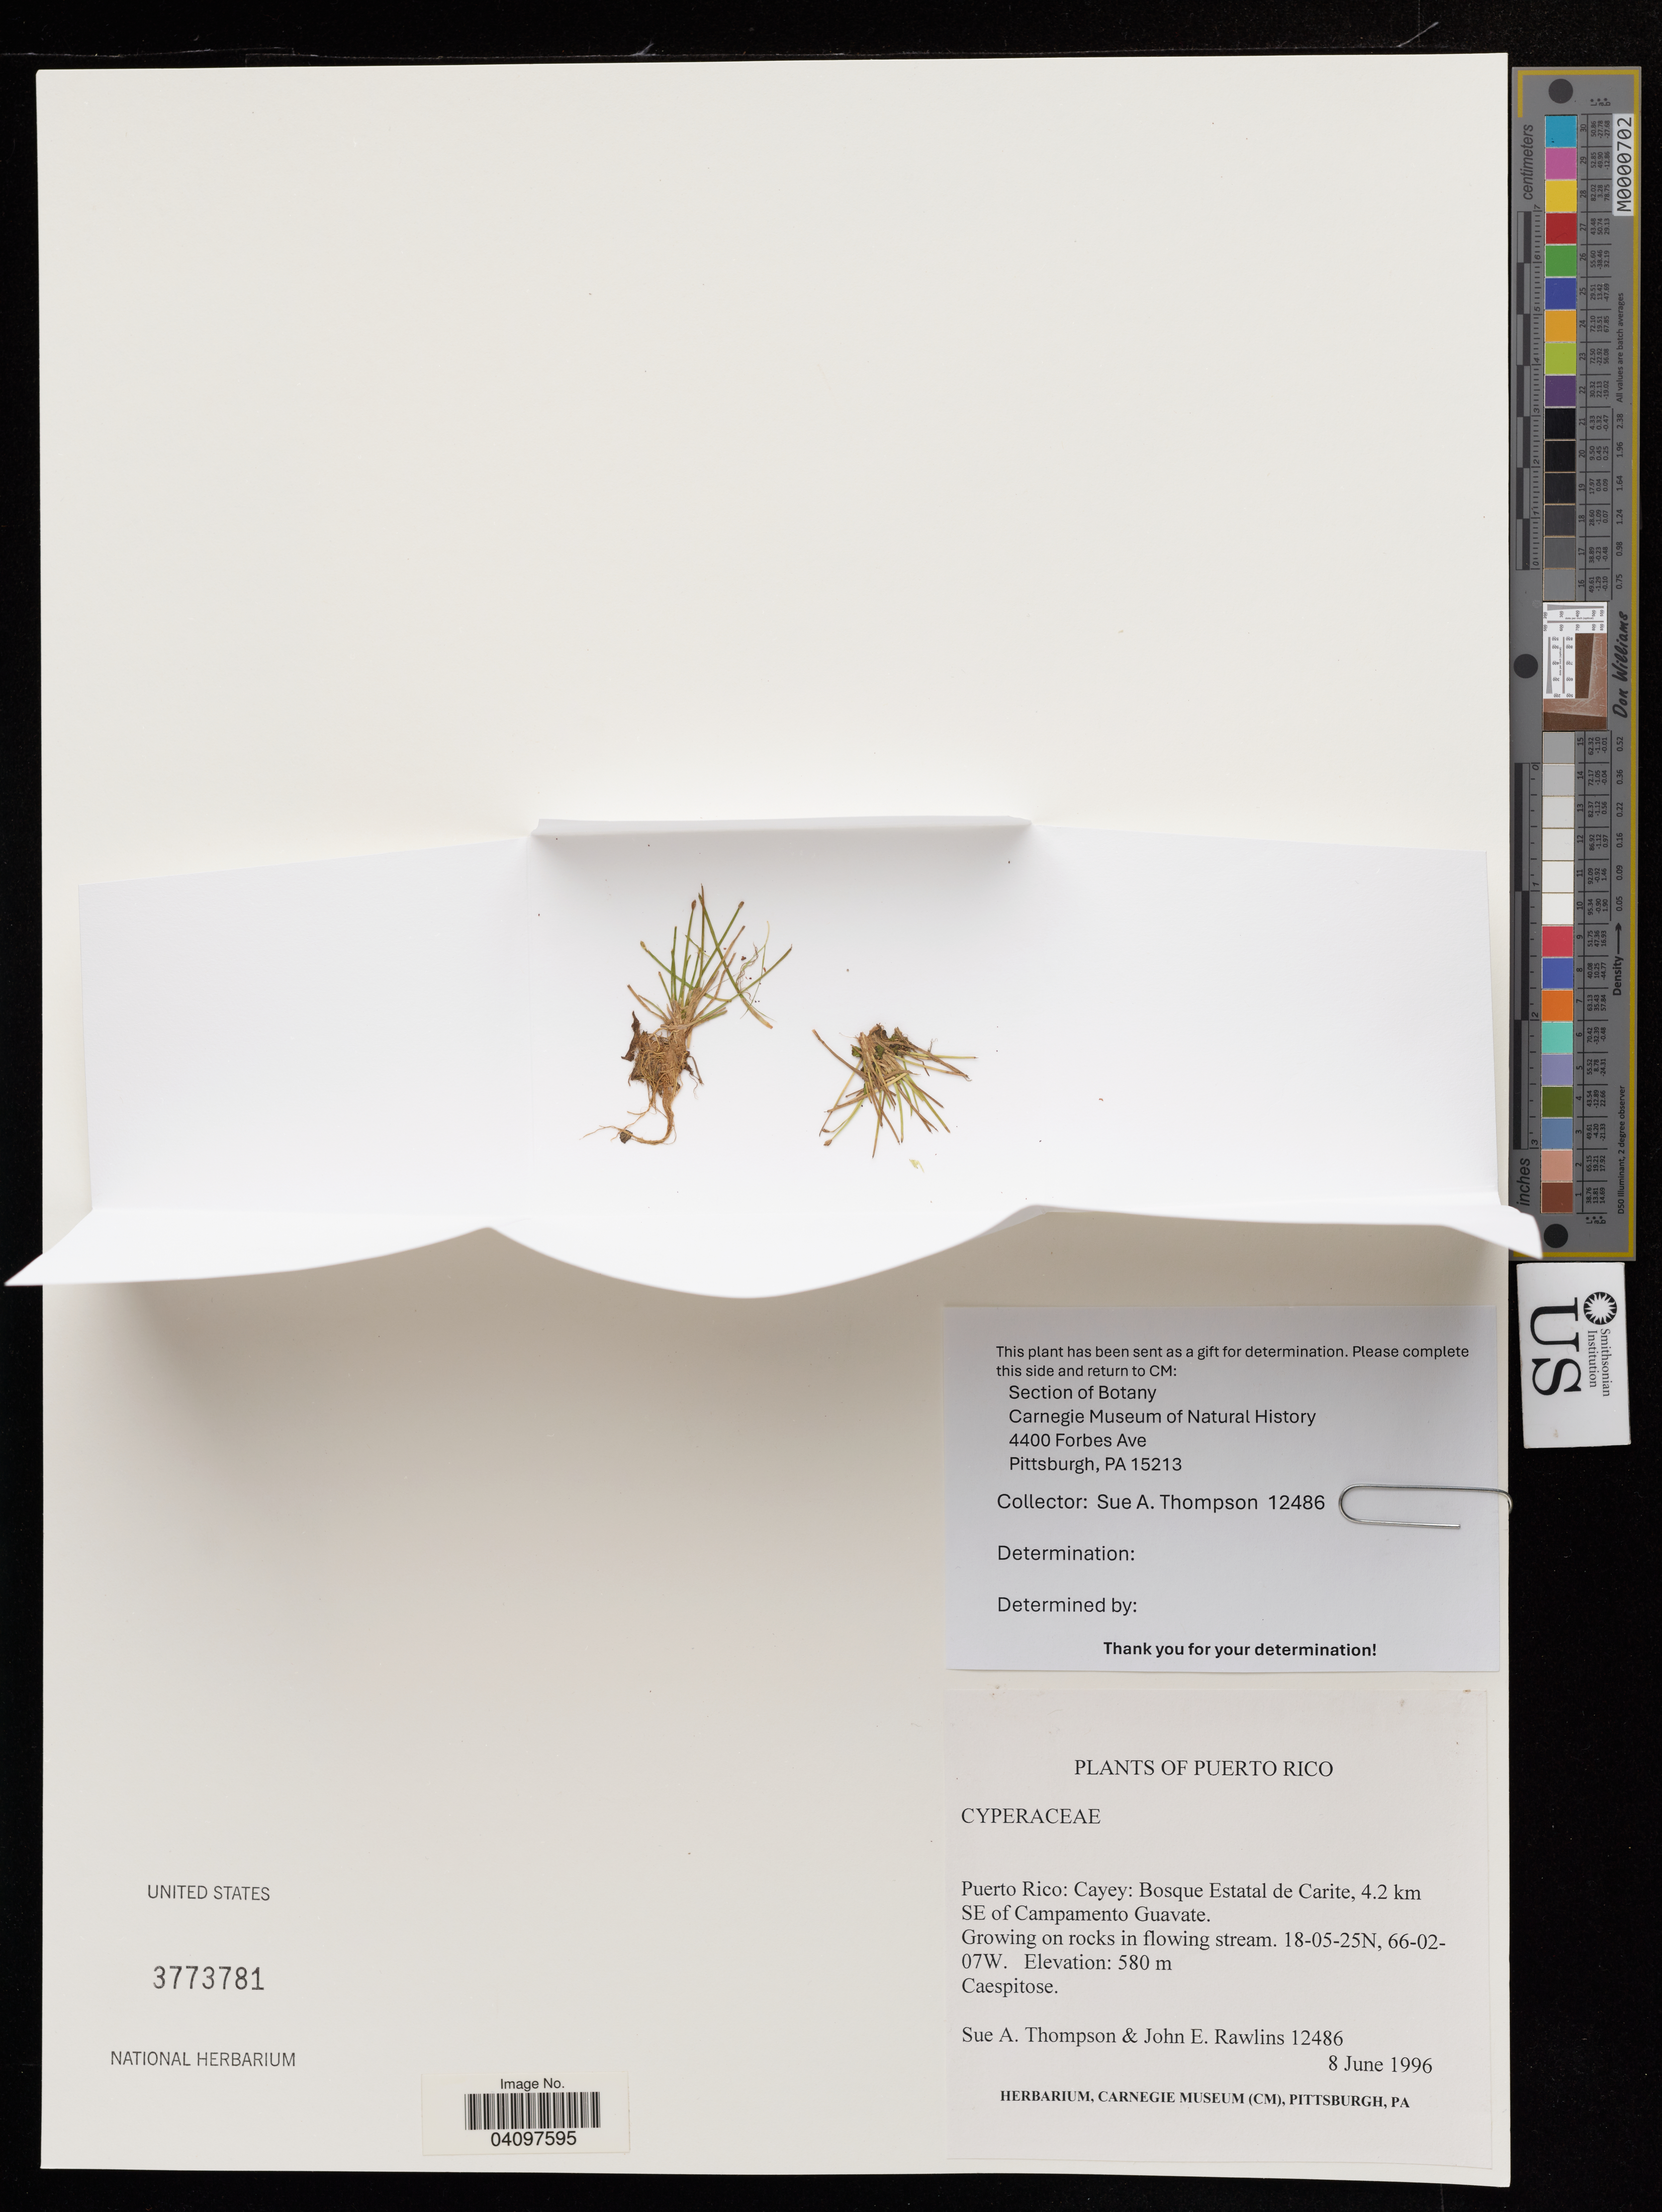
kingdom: Plantae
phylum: Tracheophyta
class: Liliopsida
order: Poales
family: Cyperaceae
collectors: S. A. Thompson & J. Rawlins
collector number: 12486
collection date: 1996-06-08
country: Puerto Rico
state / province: Çayey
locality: Bosque Estatal de Carite, 4.2 km SE of Campamento Guavate. Growing on rocks in flowing stream.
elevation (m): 580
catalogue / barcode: US 3773781